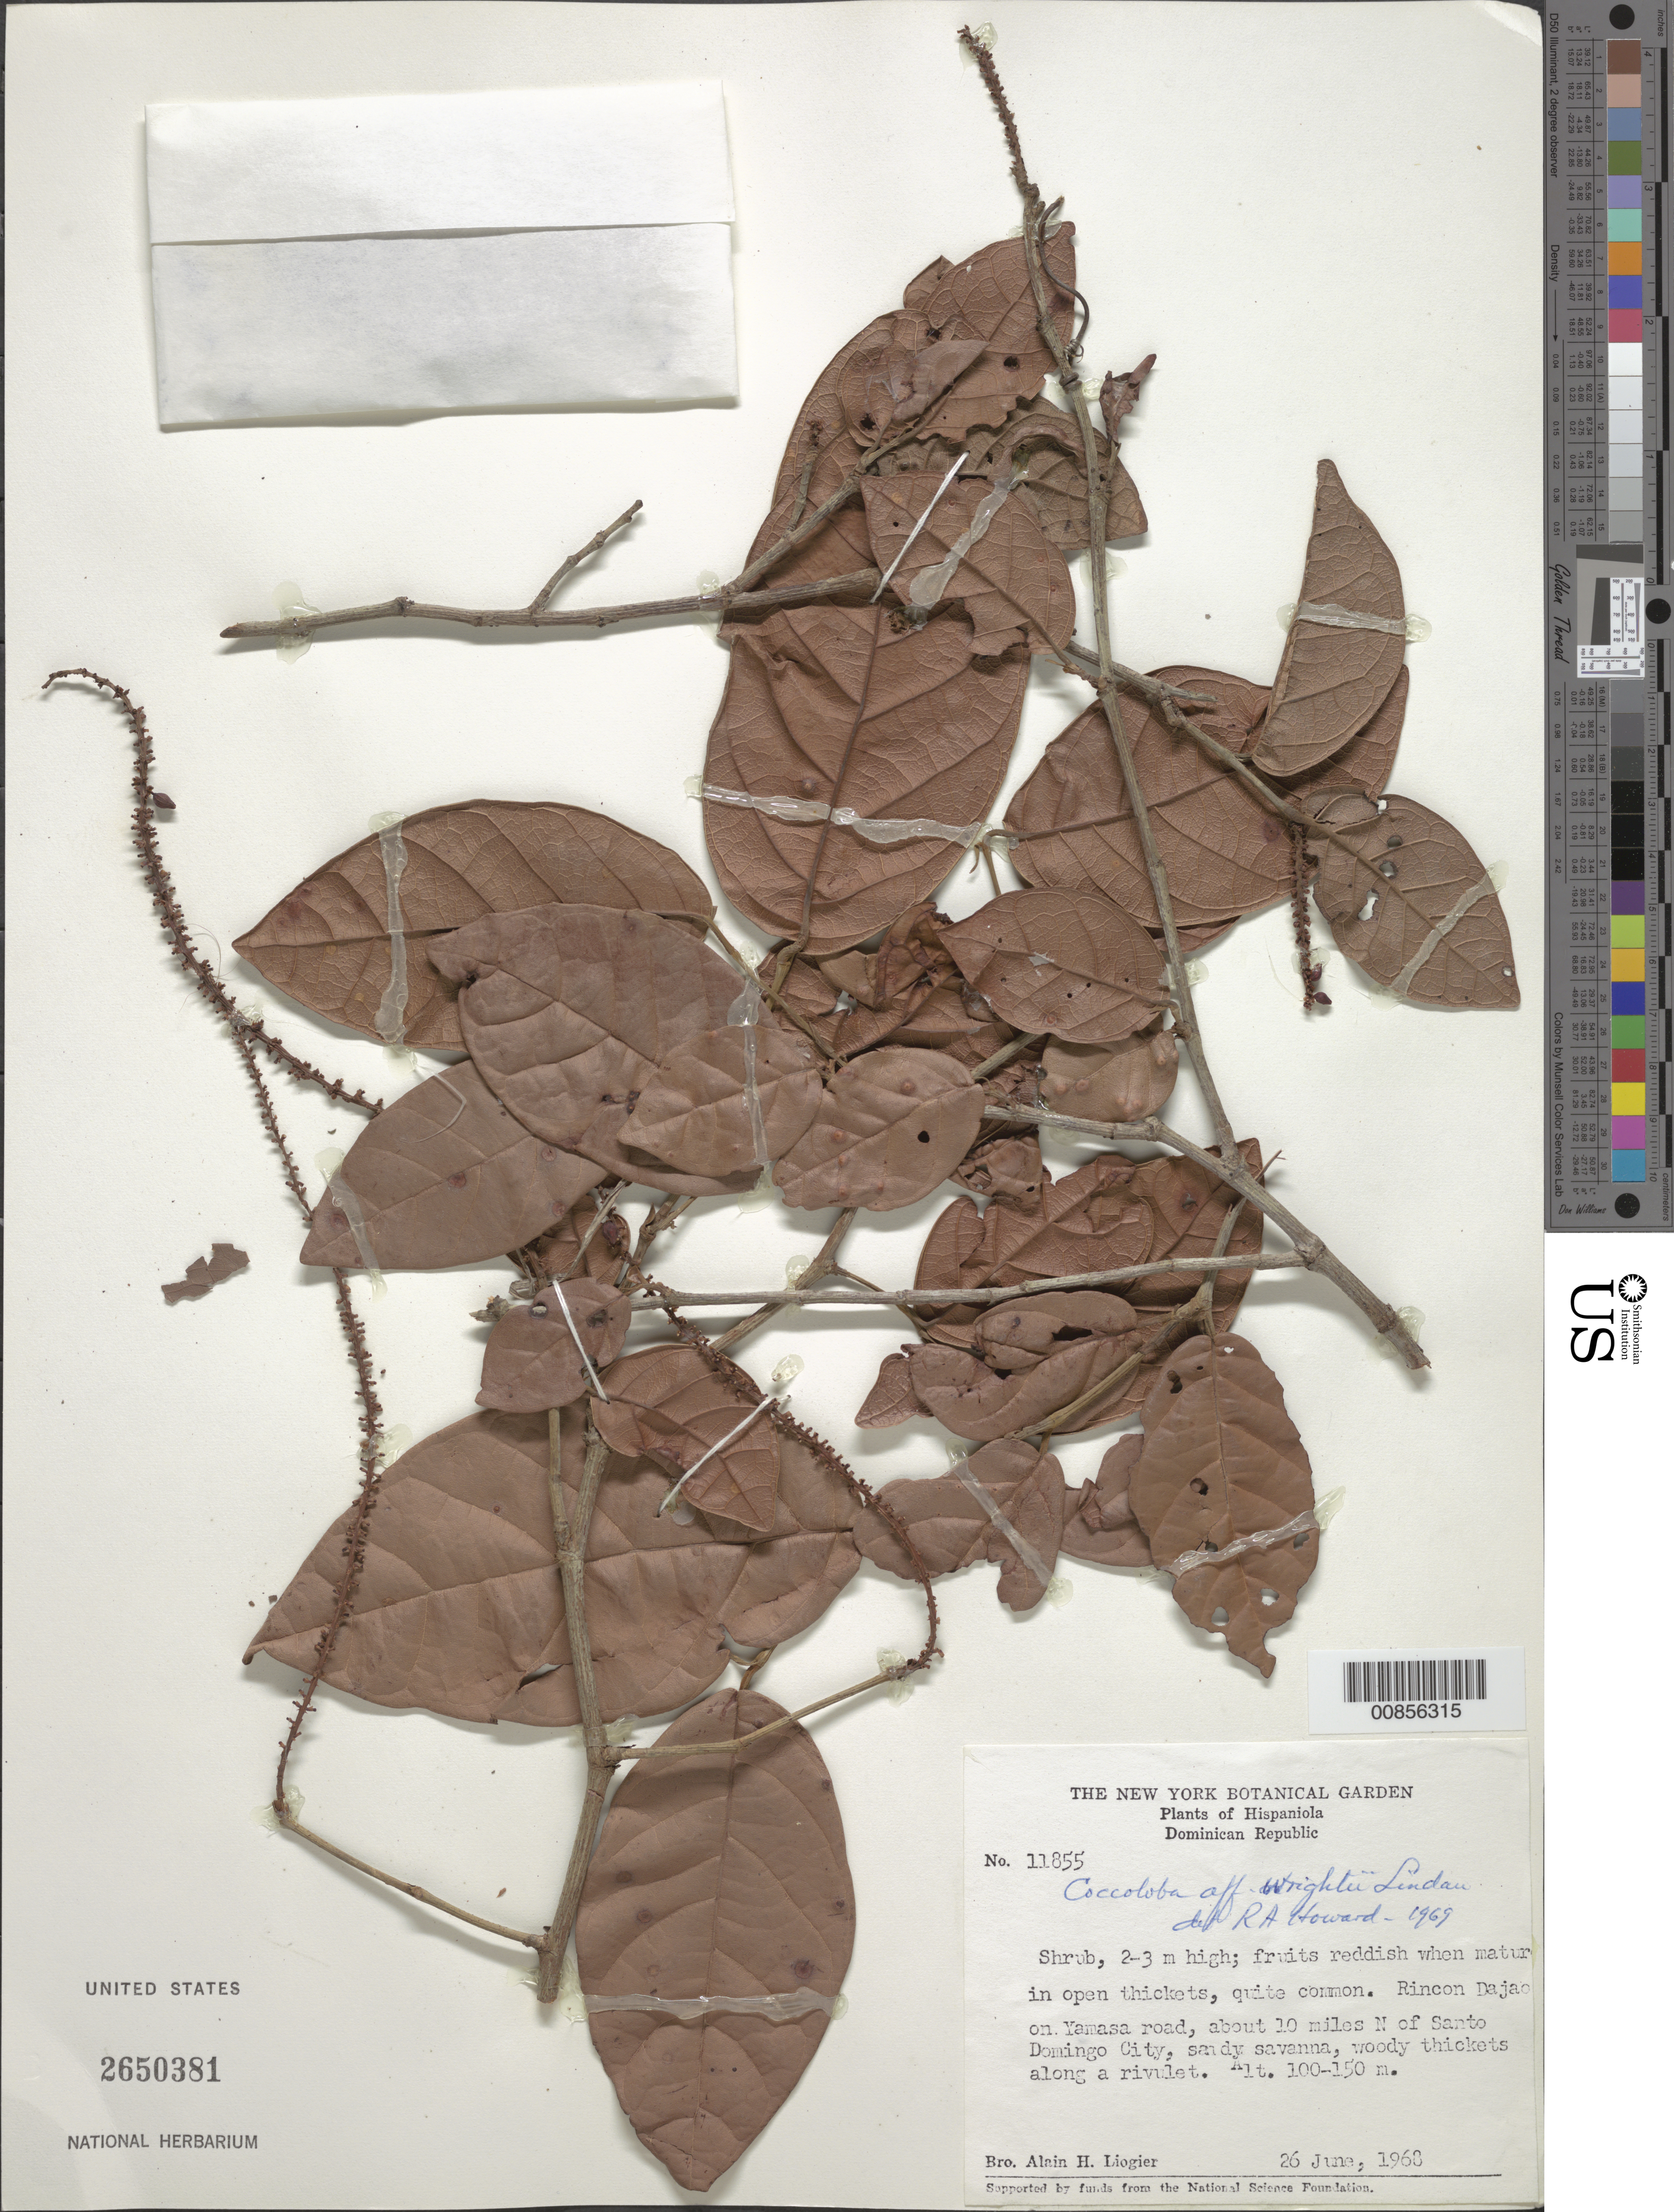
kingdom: Plantae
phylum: Tracheophyta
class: Magnoliopsida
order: Caryophyllales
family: Polygonaceae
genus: Coccoloba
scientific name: Coccoloba wrightii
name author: Lindau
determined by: Howard, R. A.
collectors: A. H. Liogier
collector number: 11855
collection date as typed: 26 Jun 1968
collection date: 1968-06-26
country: Dominican Republic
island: Hispaniola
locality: Rincón Dajao on Yamasa road, about 10 miles N of Santo Domingo City, along a rivulet.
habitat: In open thickets. Sandy savanna, woody thickets along rivulet.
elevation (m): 100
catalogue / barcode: US 2650381